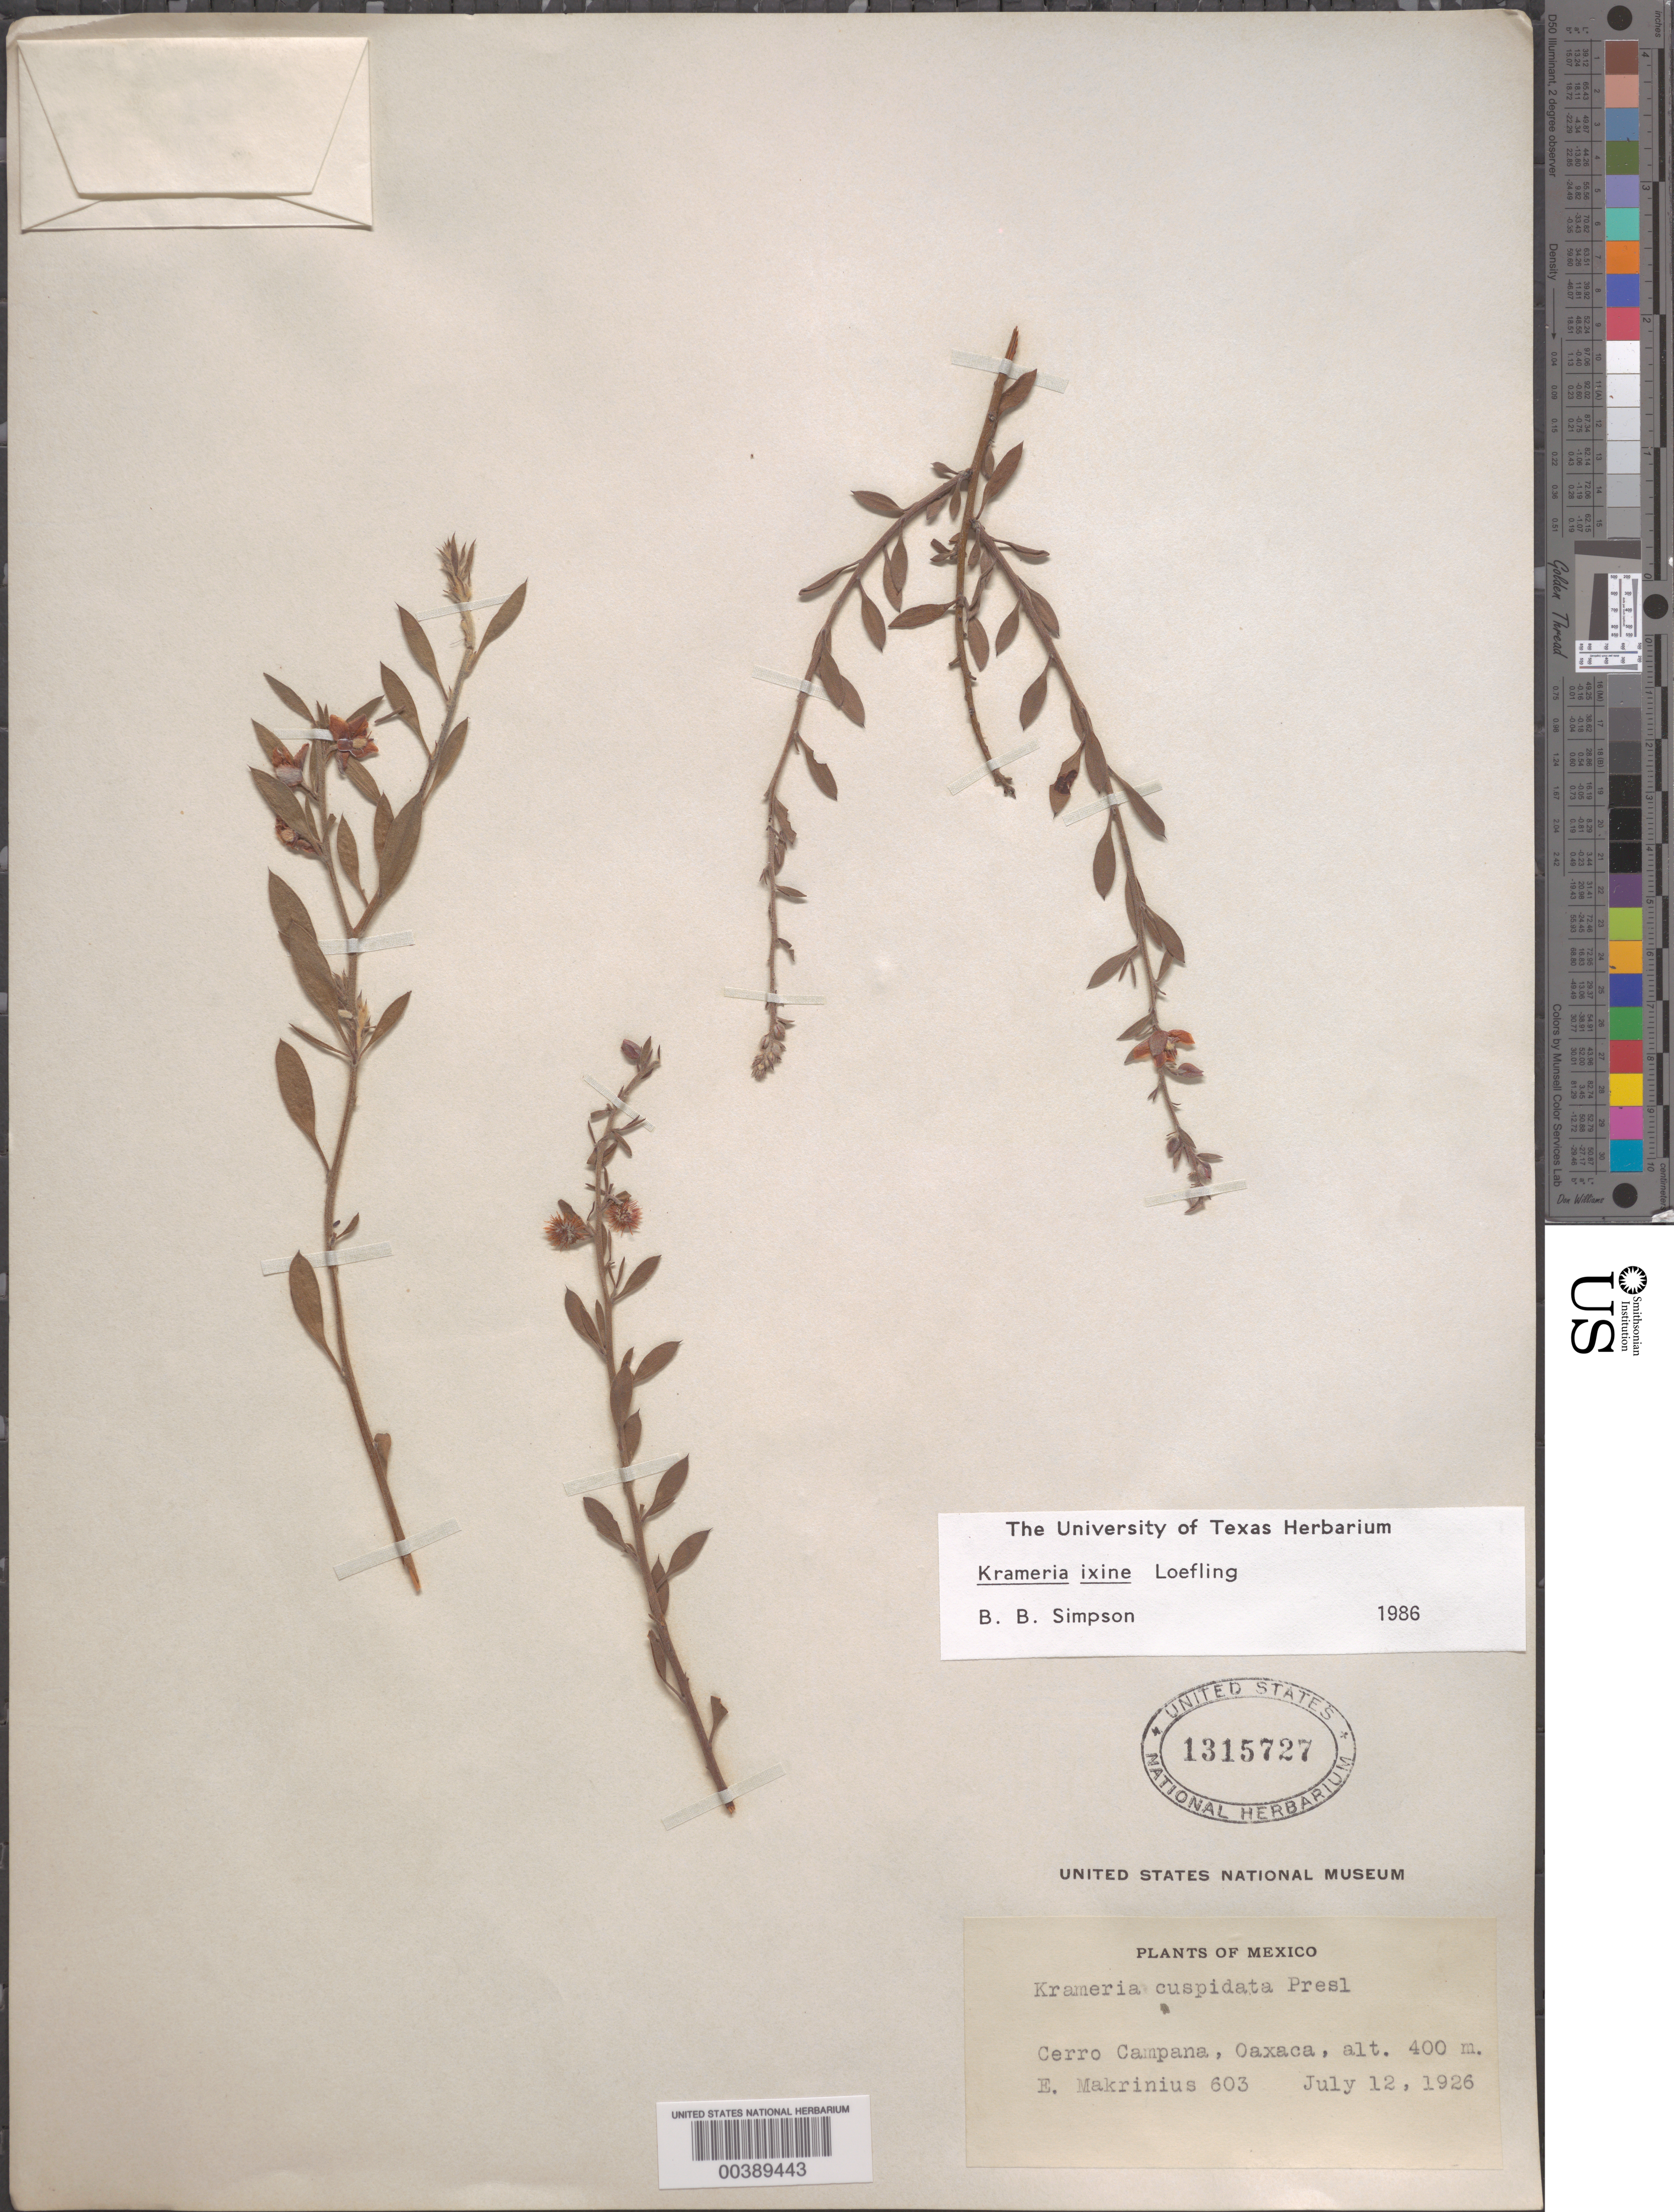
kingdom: Plantae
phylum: Tracheophyta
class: Magnoliopsida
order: Zygophyllales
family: Krameriaceae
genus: Krameria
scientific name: Krameria ixine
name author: L.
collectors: E. Makrinius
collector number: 603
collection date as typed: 12 Jul 1926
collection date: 1926-07-12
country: Mexico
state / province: Oaxaca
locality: Cerro campana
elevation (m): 400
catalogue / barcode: US 1315727